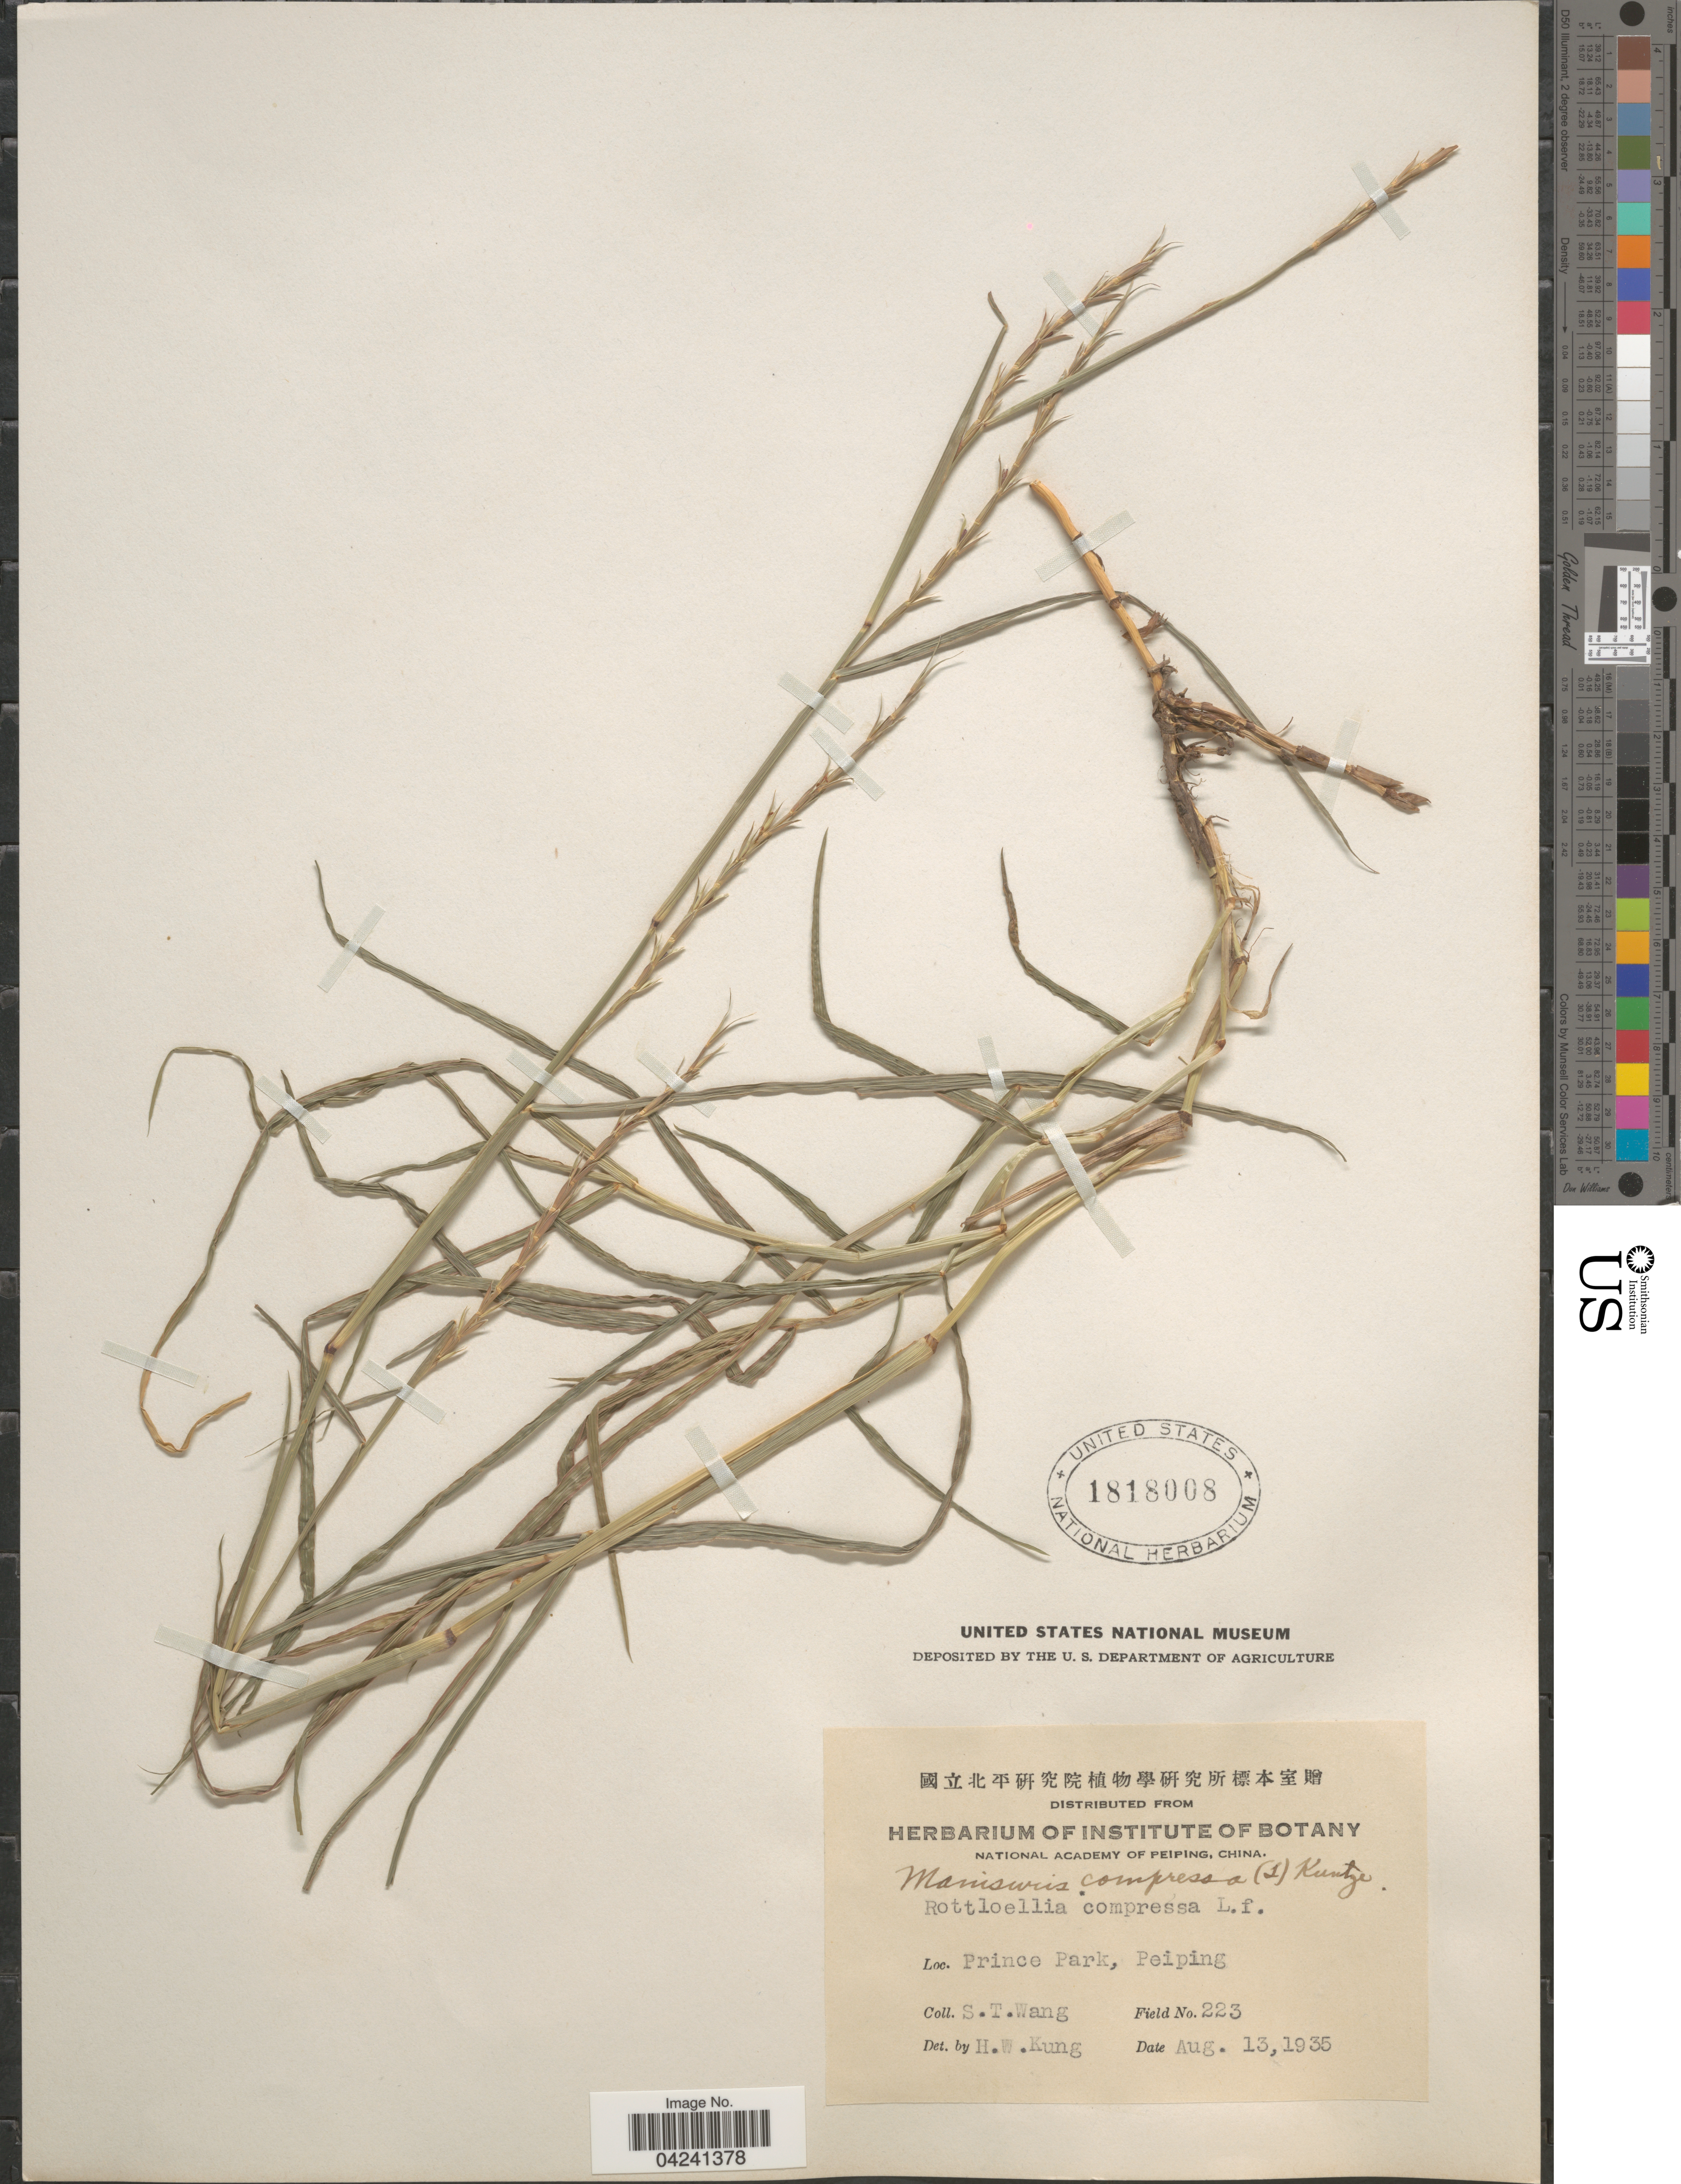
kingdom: Plantae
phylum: Tracheophyta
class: Liliopsida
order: Poales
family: Poaceae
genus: Hemarthria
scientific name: Hemarthria altissima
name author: (Poir.) Stapf & C. E. Hubb.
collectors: S. Wang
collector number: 223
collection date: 1935-08-13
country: China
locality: Prince Park, Peiping.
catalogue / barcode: US 1818008